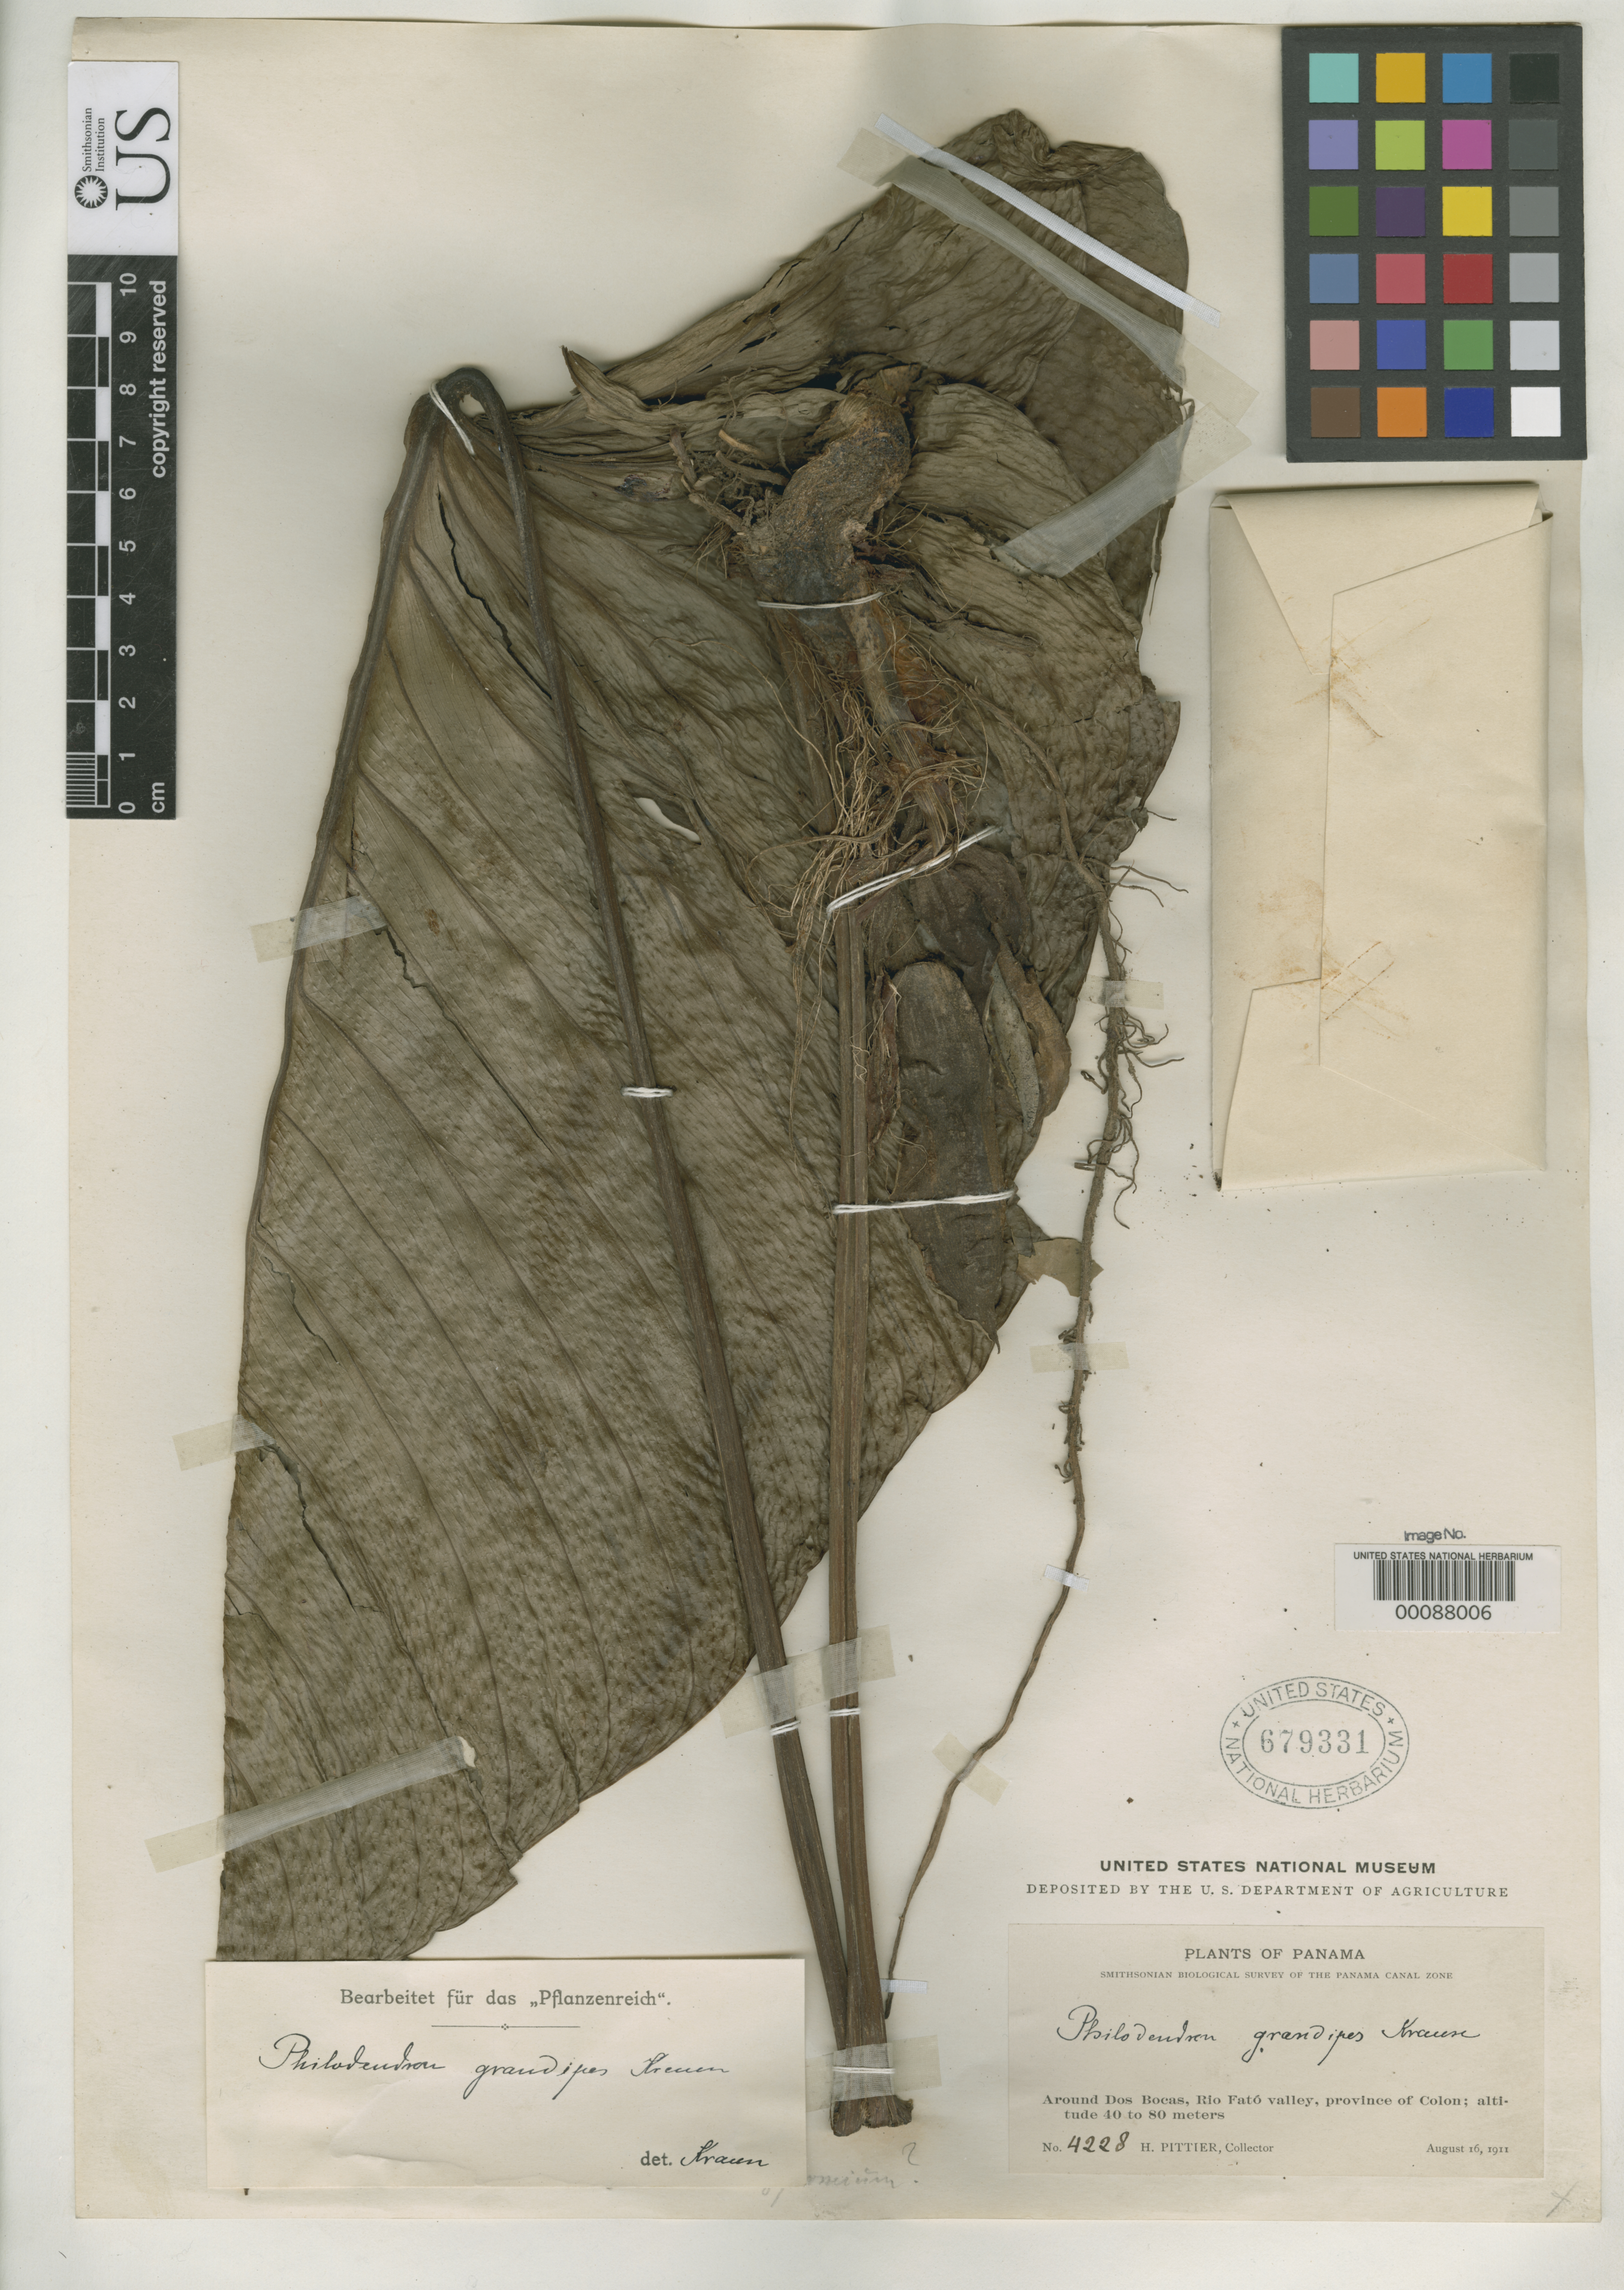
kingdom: Plantae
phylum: Tracheophyta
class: Liliopsida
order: Alismatales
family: Araceae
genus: Philodendron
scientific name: Philodendron grandipes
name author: K. Krause in Engl.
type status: Holotype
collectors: H. F. Pittier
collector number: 4228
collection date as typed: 16 Aug 1911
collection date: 1911-08-16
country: Panama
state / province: Colón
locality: Rio Fato Valley, near Dos Bocas.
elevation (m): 40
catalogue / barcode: US 679331